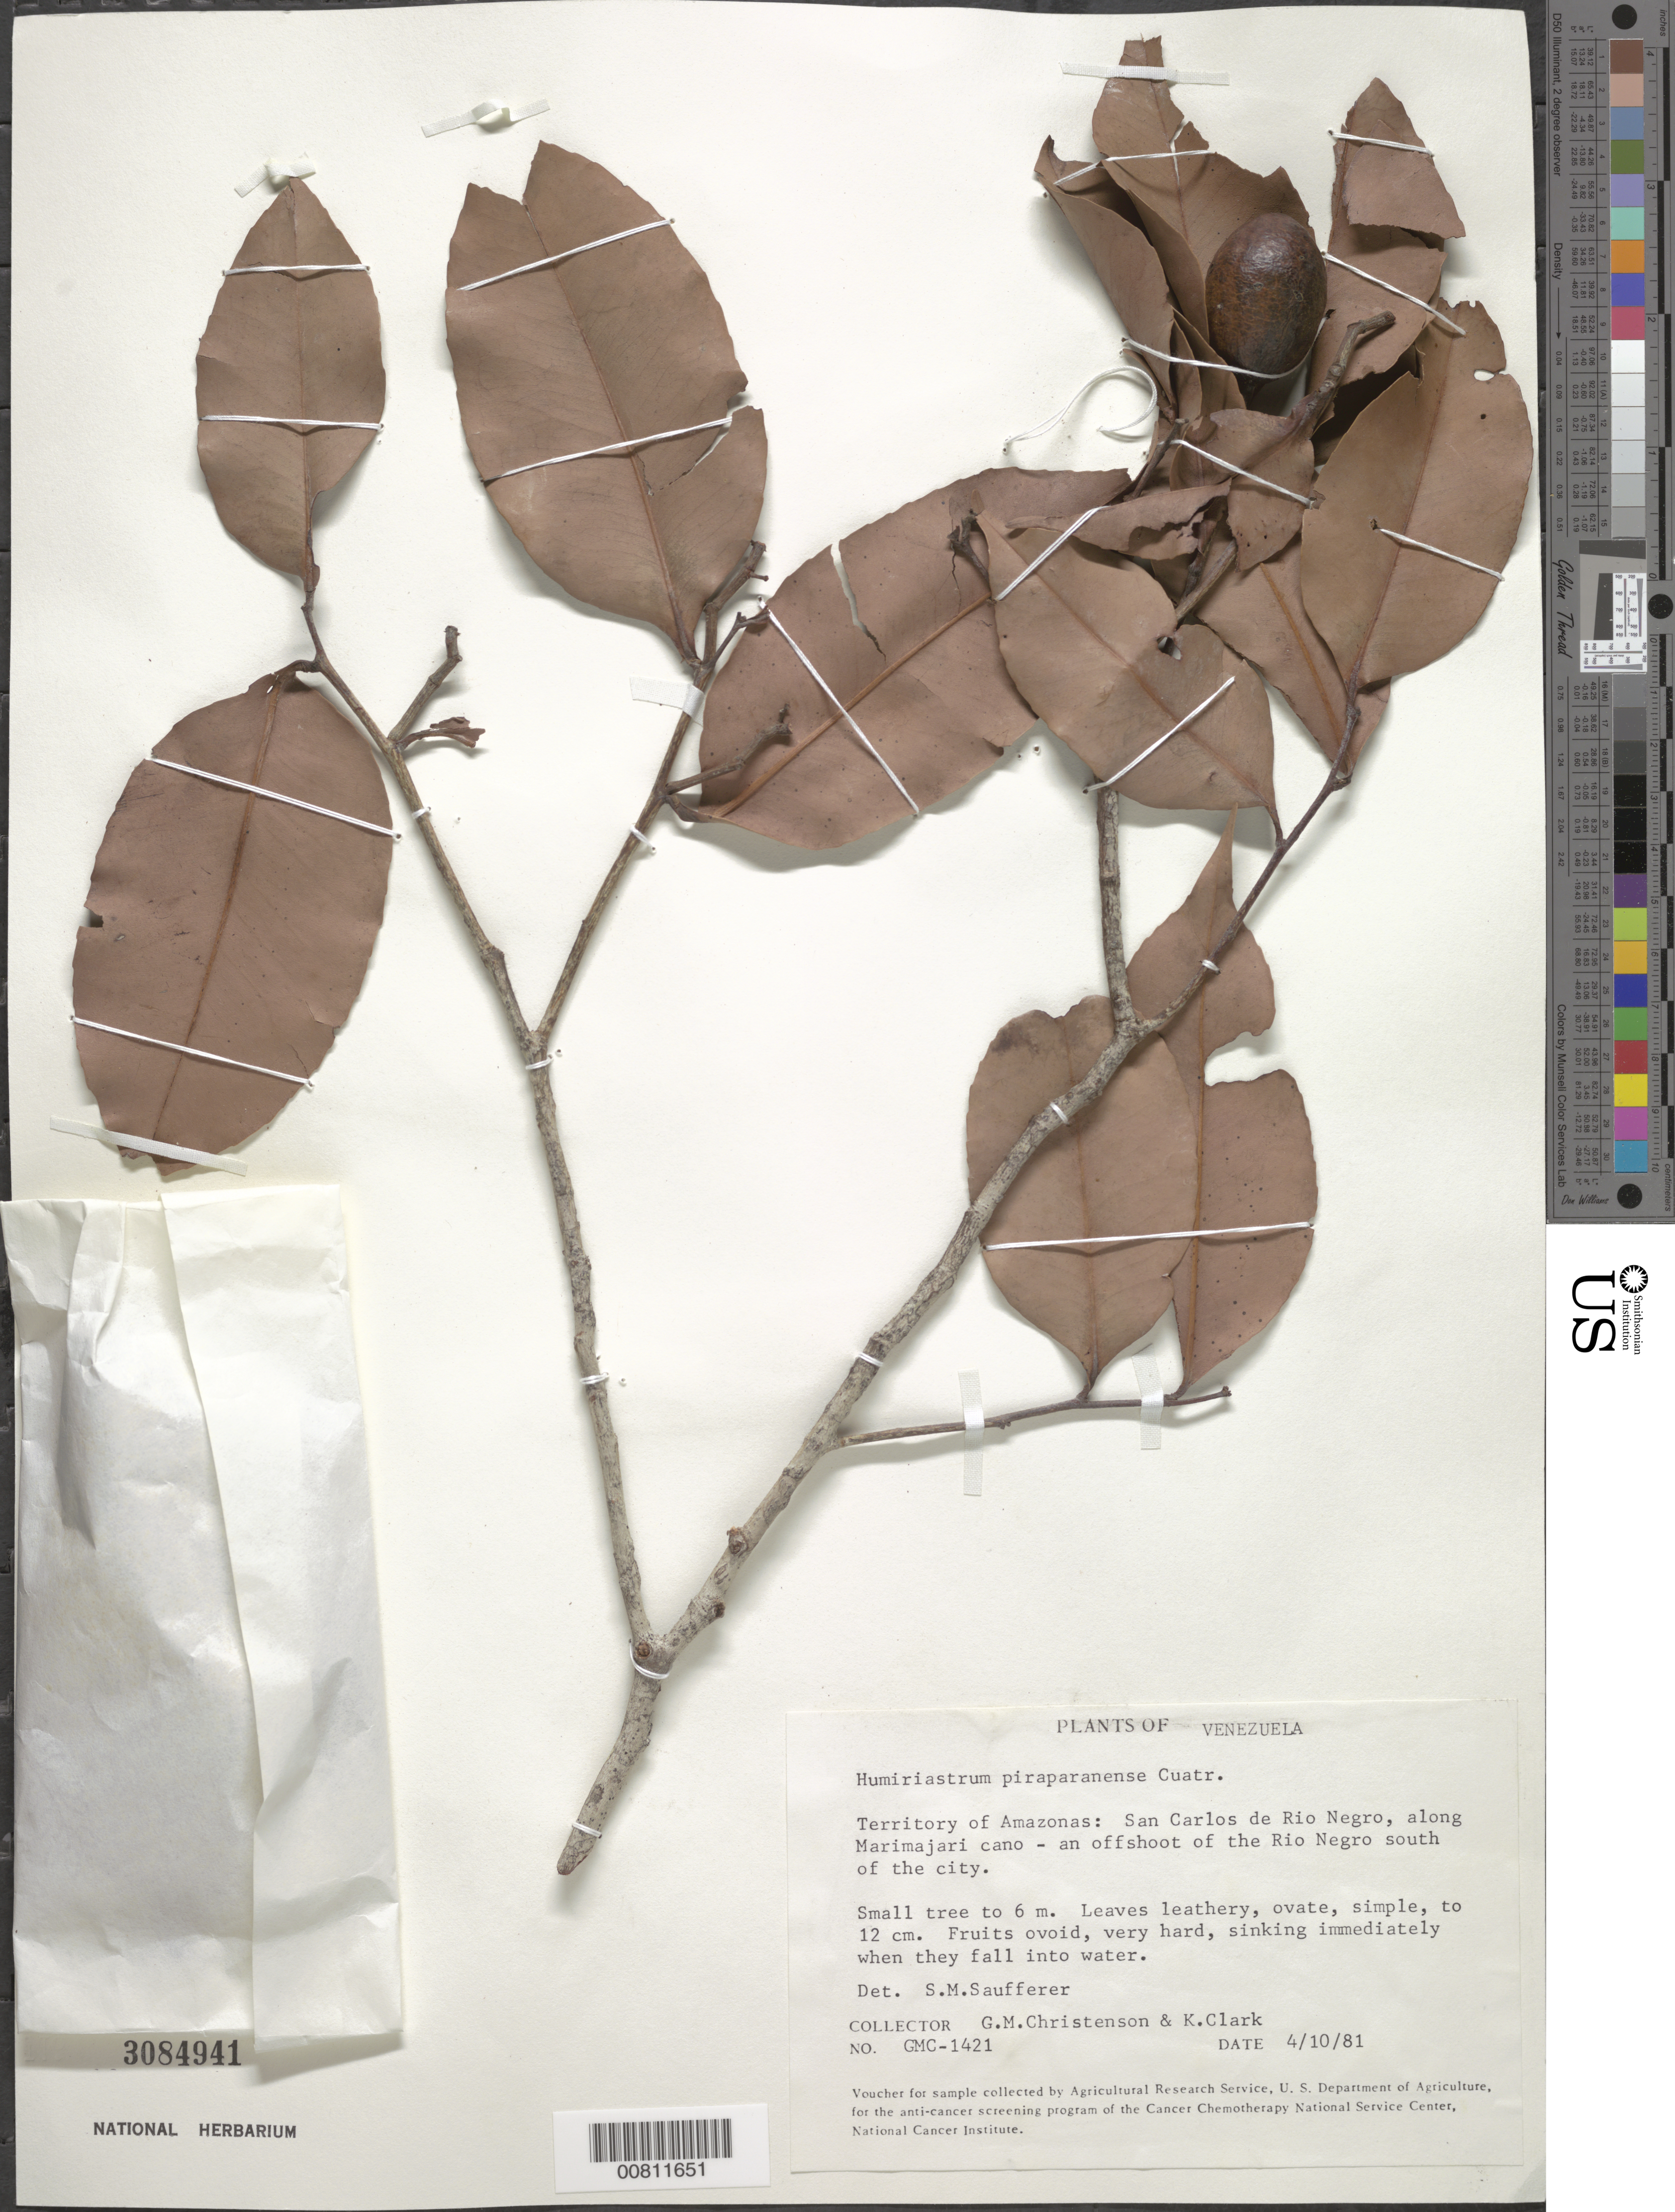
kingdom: Plantae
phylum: Tracheophyta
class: Magnoliopsida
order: Malpighiales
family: Humiriaceae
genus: Humiriastrum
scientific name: Humiriastrum piraparanense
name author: Cuatrec.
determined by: Saufferer, S. M.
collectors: G. Christenson & K. Clark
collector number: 1421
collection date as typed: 10-Apr-81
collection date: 1981-04-10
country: Venezuela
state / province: Amazonas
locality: San Carlos de Río Negro, along Marimajari Caño, off shoot of Río Negro S of the city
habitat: Along caño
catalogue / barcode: US 3084941